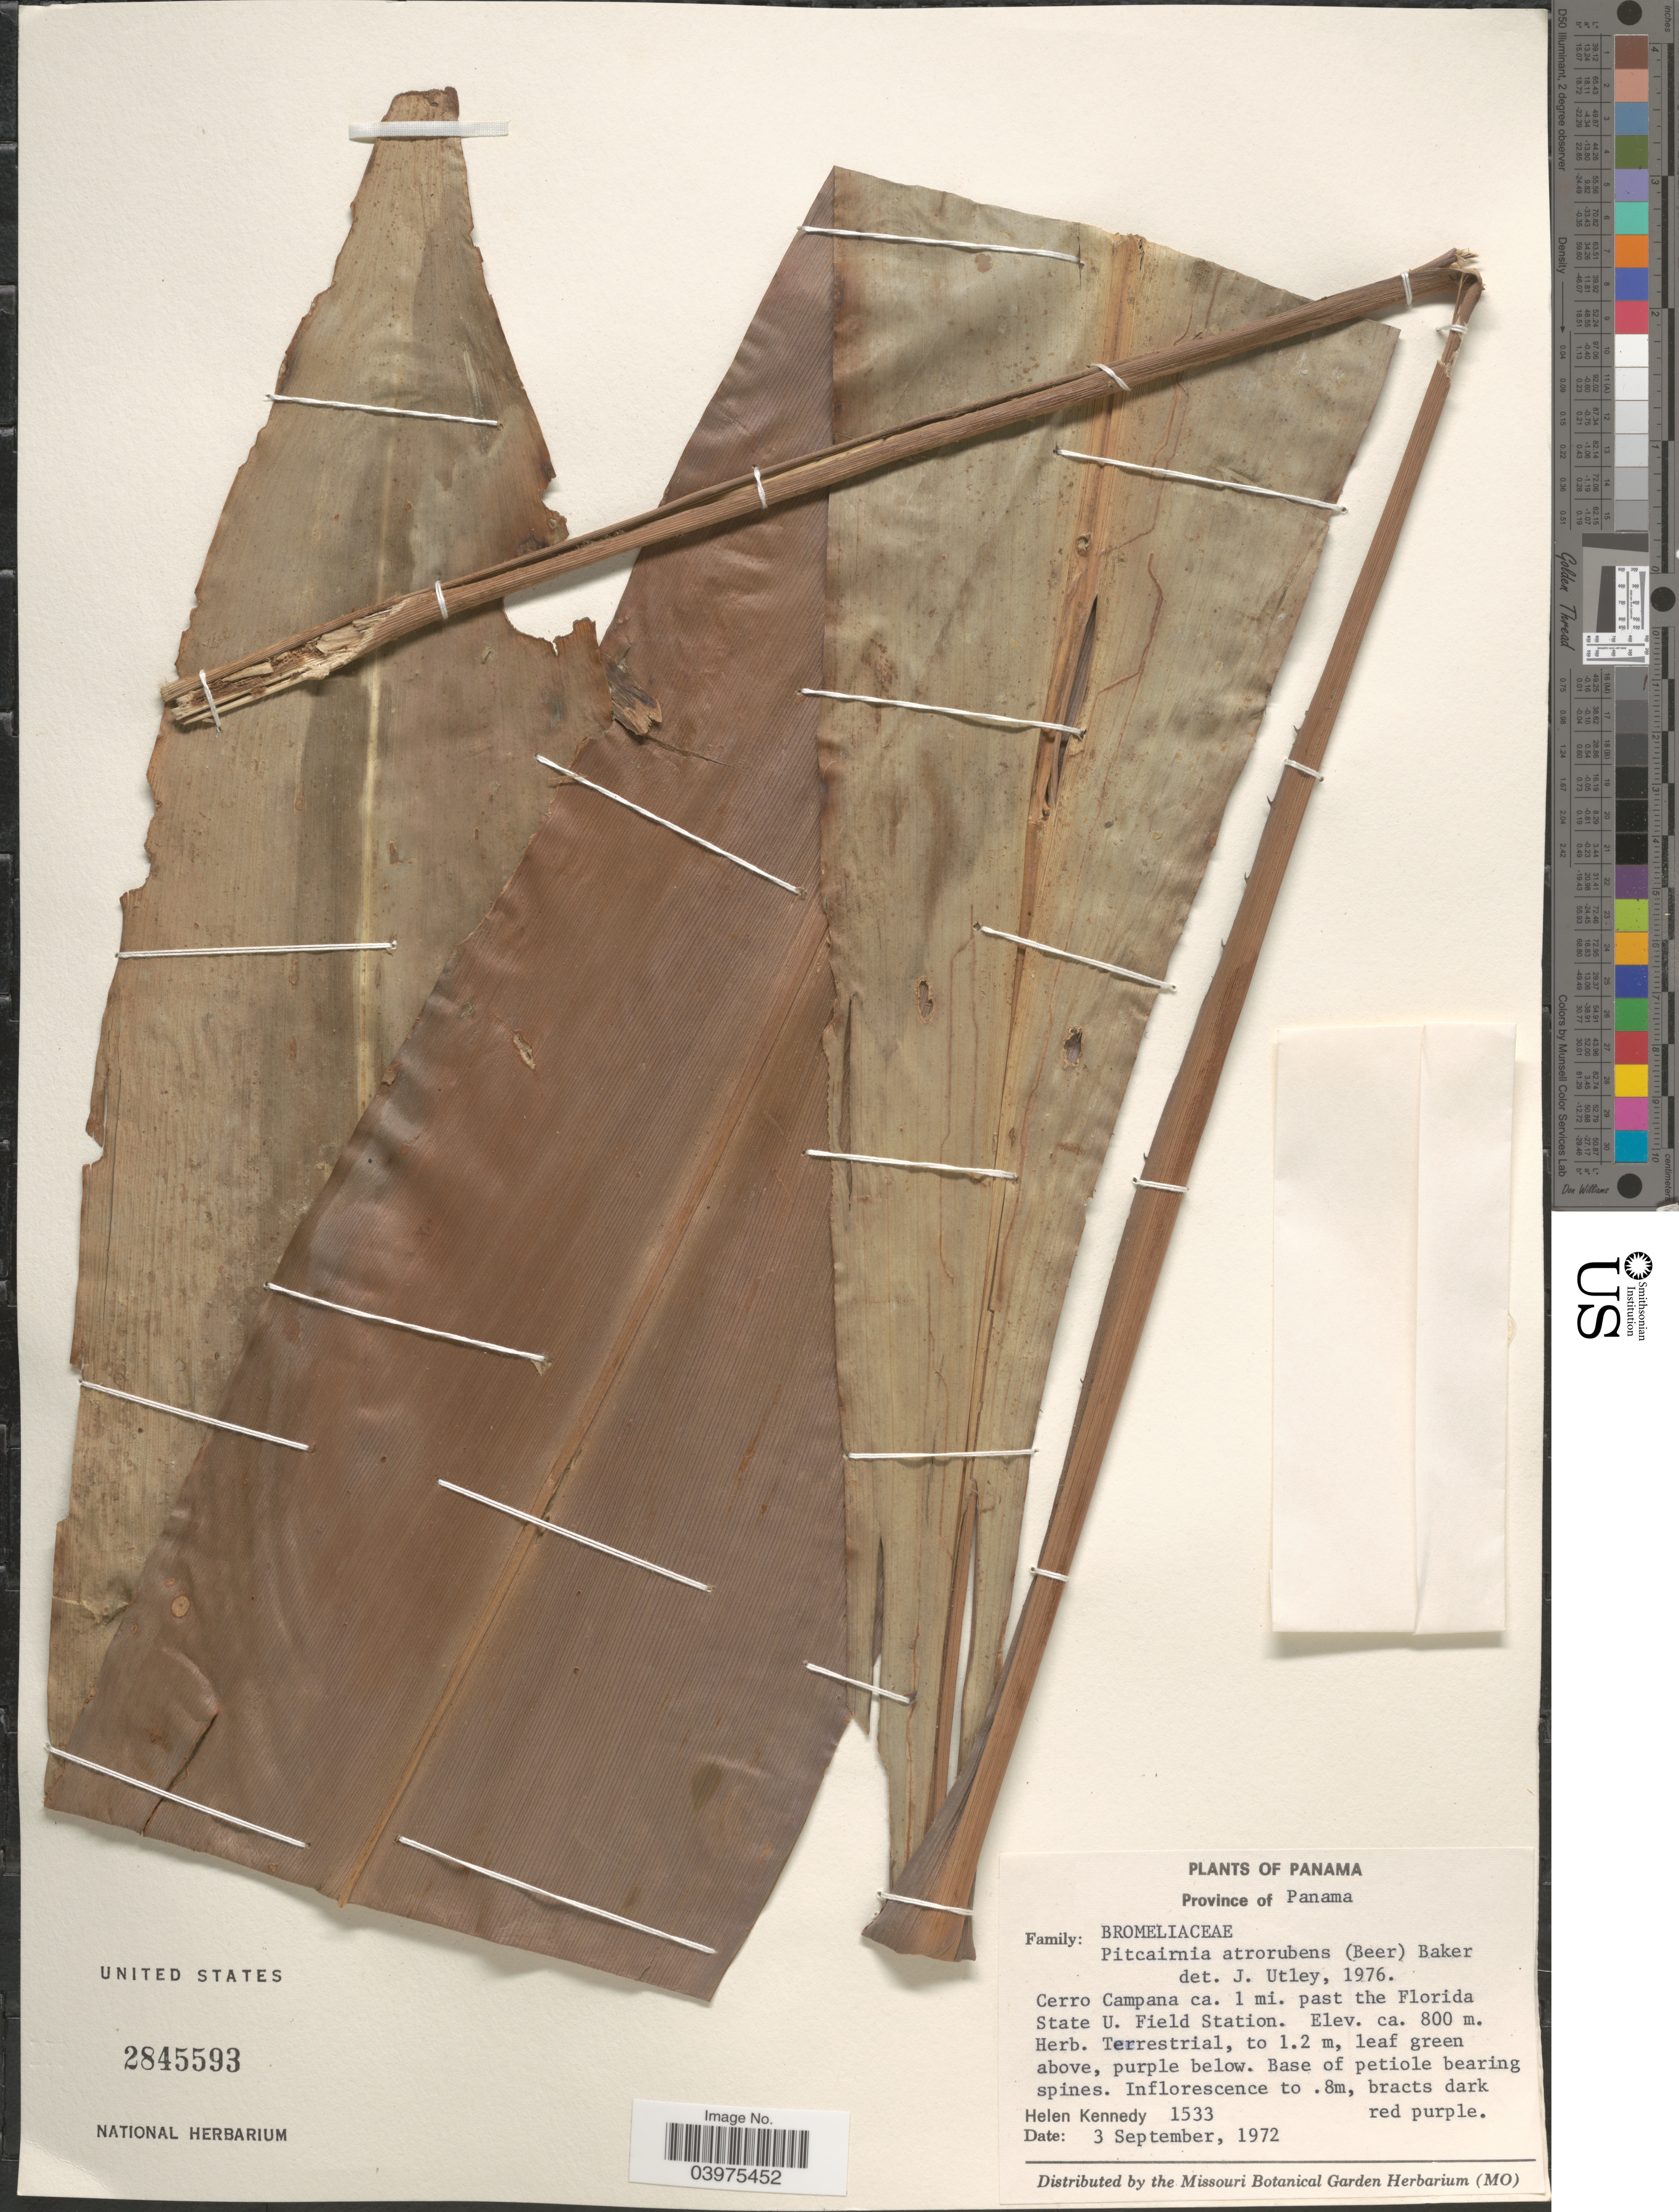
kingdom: Plantae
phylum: Tracheophyta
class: Liliopsida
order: Poales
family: Bromeliaceae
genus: Pitcairnia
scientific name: Pitcairnia atrorubens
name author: (Beer) Baker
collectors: H. Kennedy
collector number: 1533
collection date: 1972-09-03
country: Panama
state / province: Panamá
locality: Cerro Campana ca. 1 mi. past the Florida State U. Field Station.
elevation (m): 800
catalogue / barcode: US 2845593